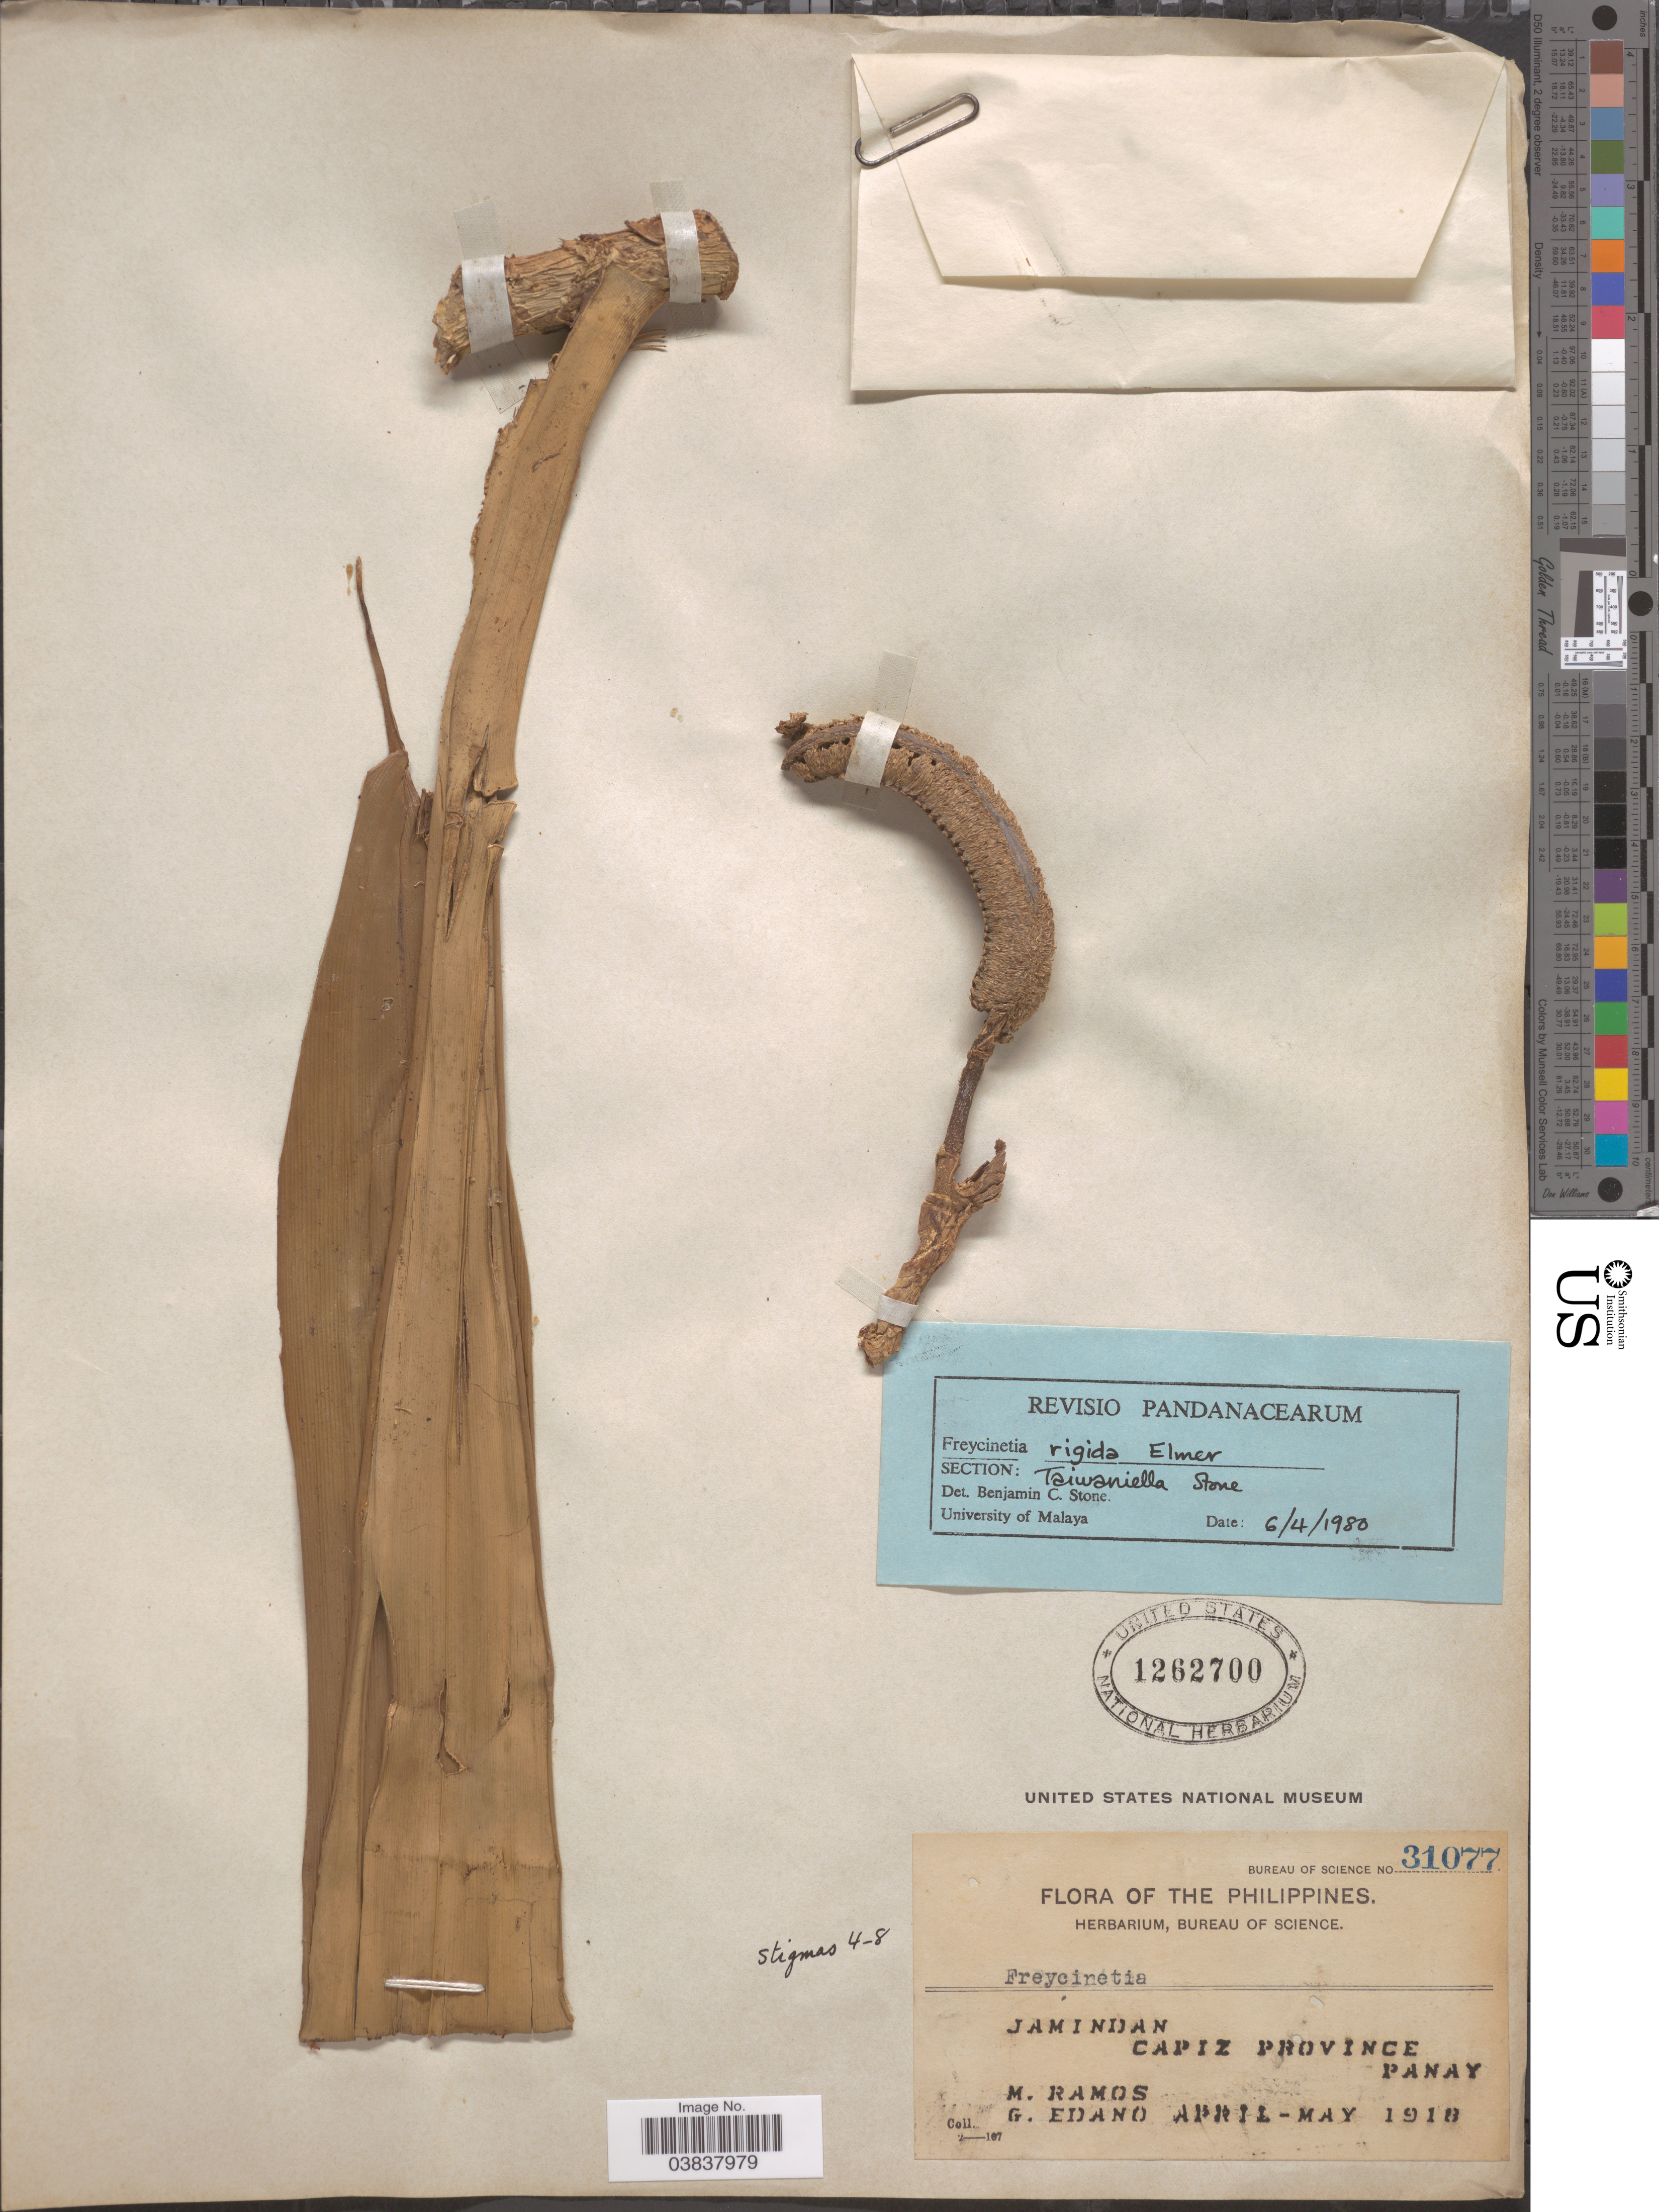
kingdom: Plantae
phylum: Tracheophyta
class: Liliopsida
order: Pandanales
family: Pandanaceae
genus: Freycinetia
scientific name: Freycinetia rigida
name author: Elmer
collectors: M. Ramos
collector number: Bureau of Science 31077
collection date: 1918-04/1918-05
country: Philippines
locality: Jamindan, Capiz Province, Panay.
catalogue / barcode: US 1262700